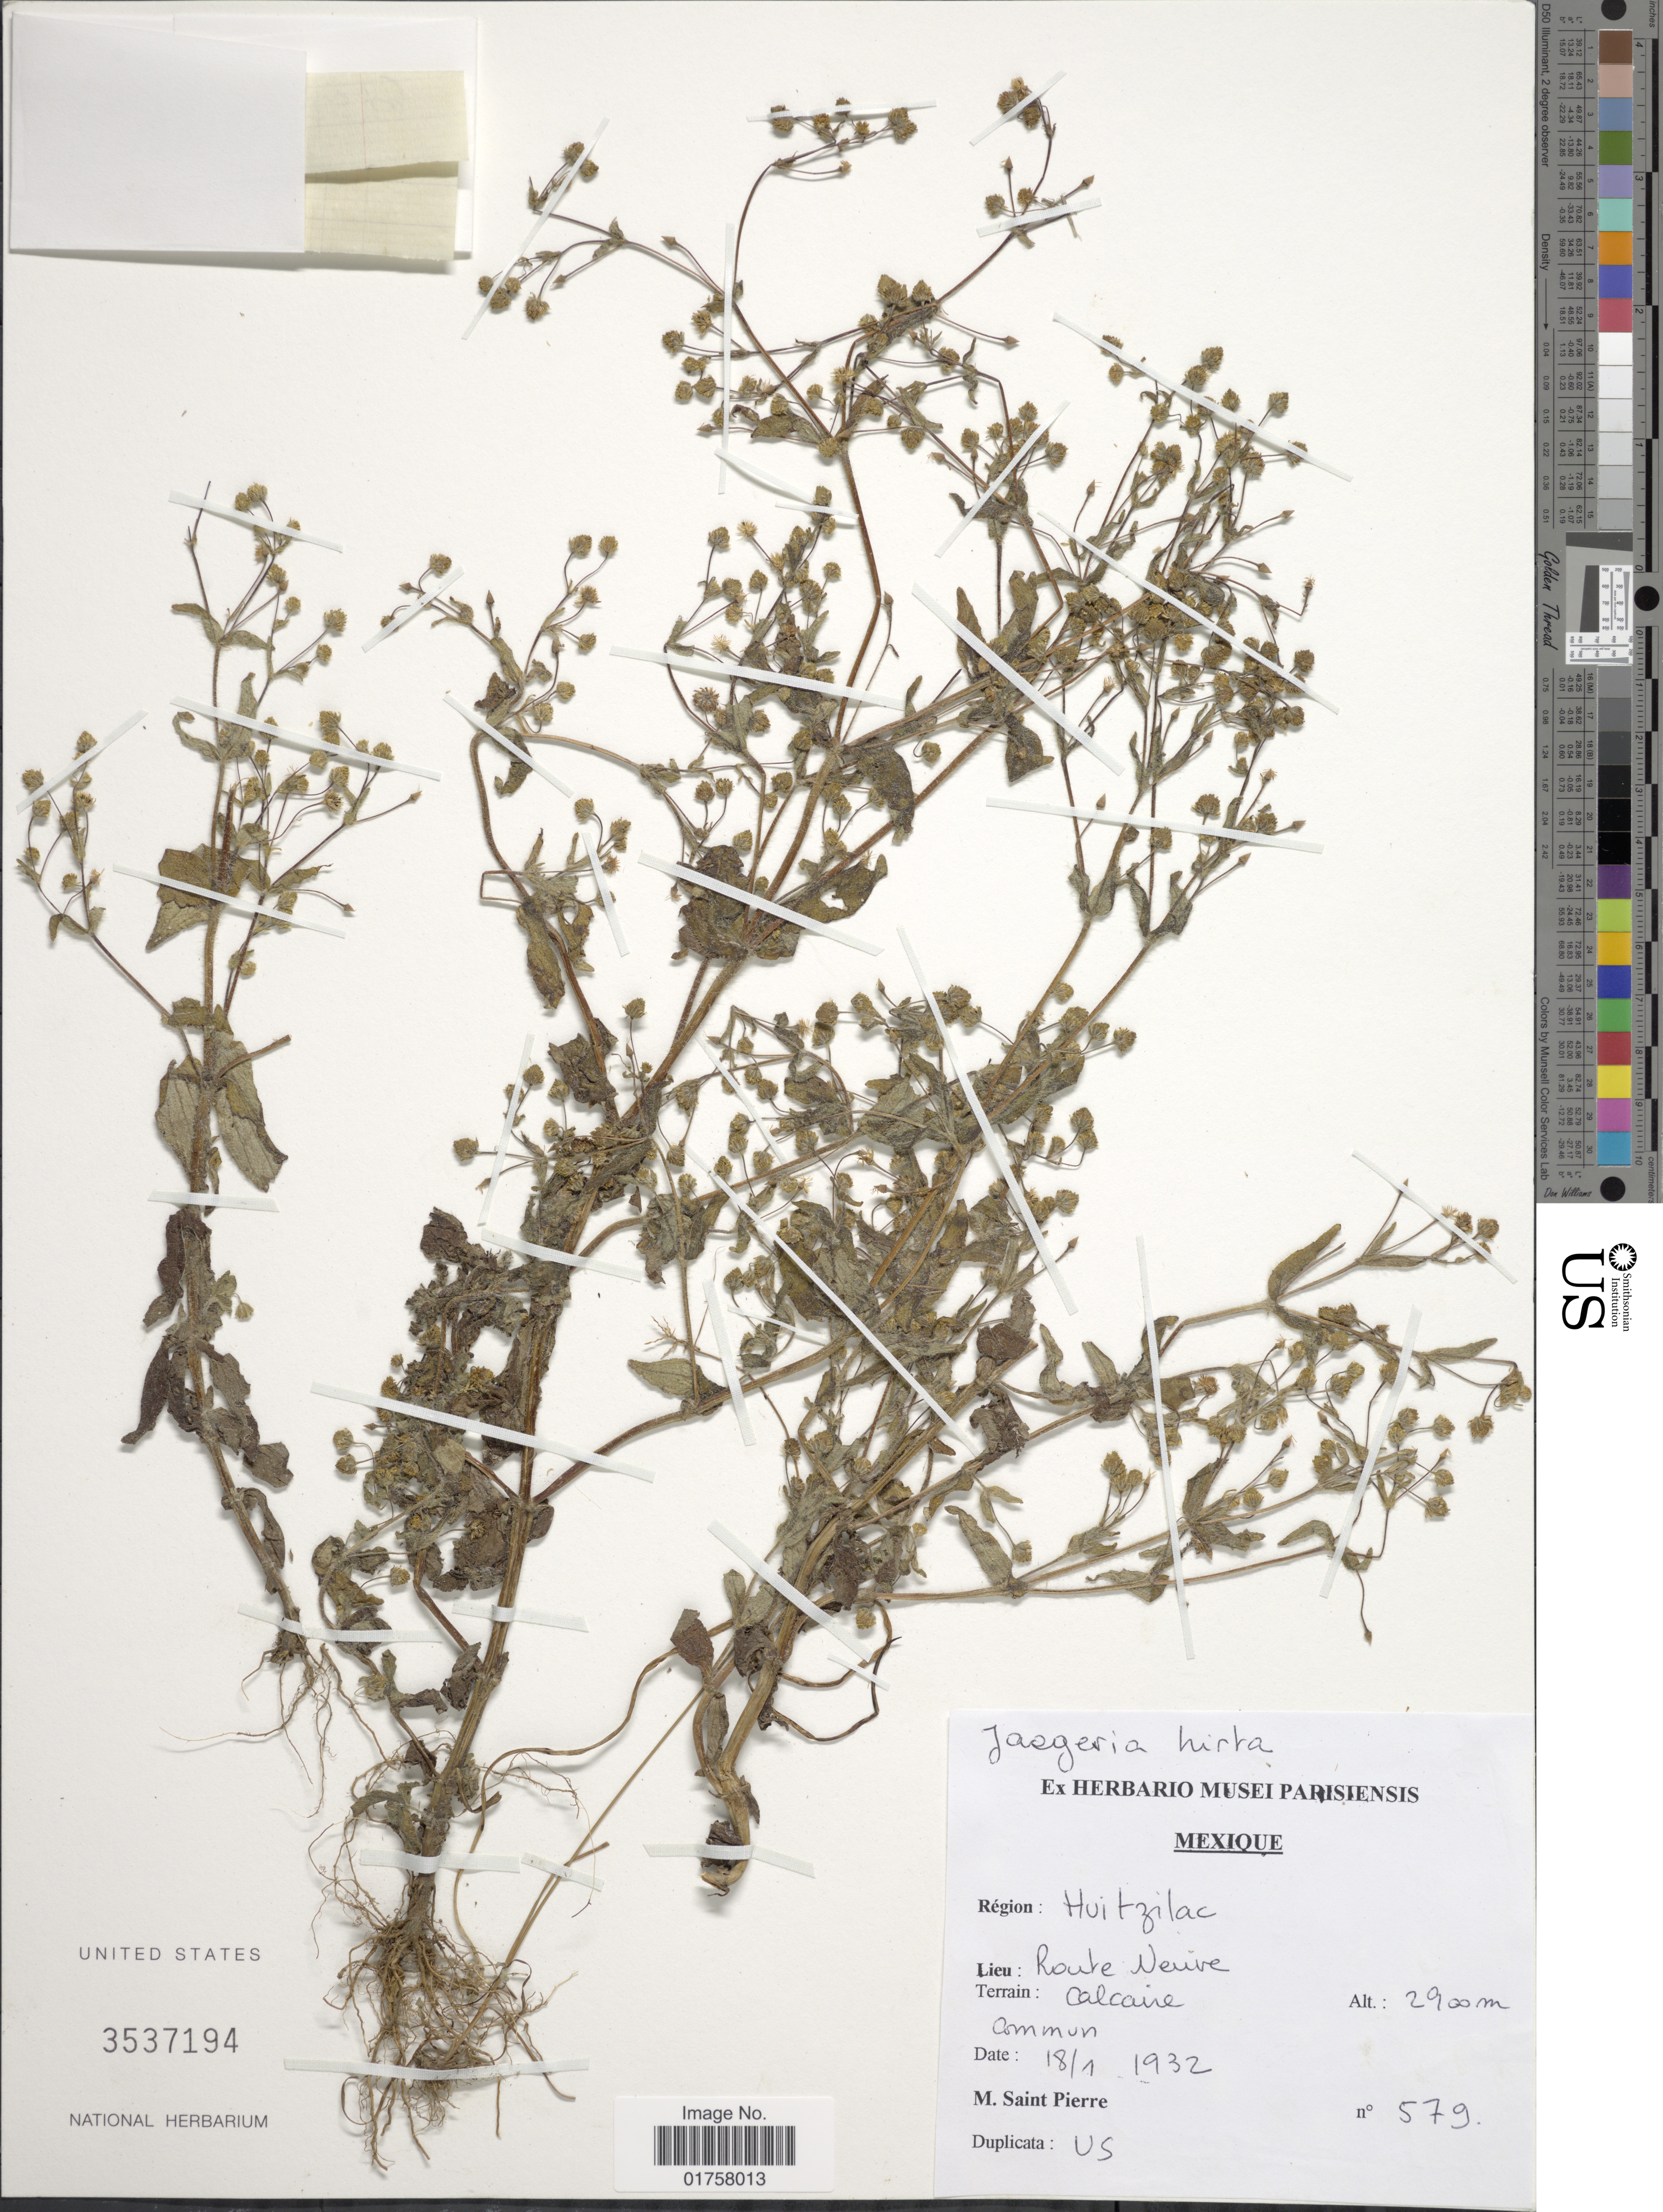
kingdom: Plantae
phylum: Tracheophyta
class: Magnoliopsida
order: Asterales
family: Asteraceae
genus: Jaegeria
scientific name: Jaegeria hirta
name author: (Lag.) Less.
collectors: M. Saint-Pierre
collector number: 579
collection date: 1932-01-18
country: Mexico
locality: Région: Huitzilac, Route Neuve, Terrain: calcaire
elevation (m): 2900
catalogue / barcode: US 3537194